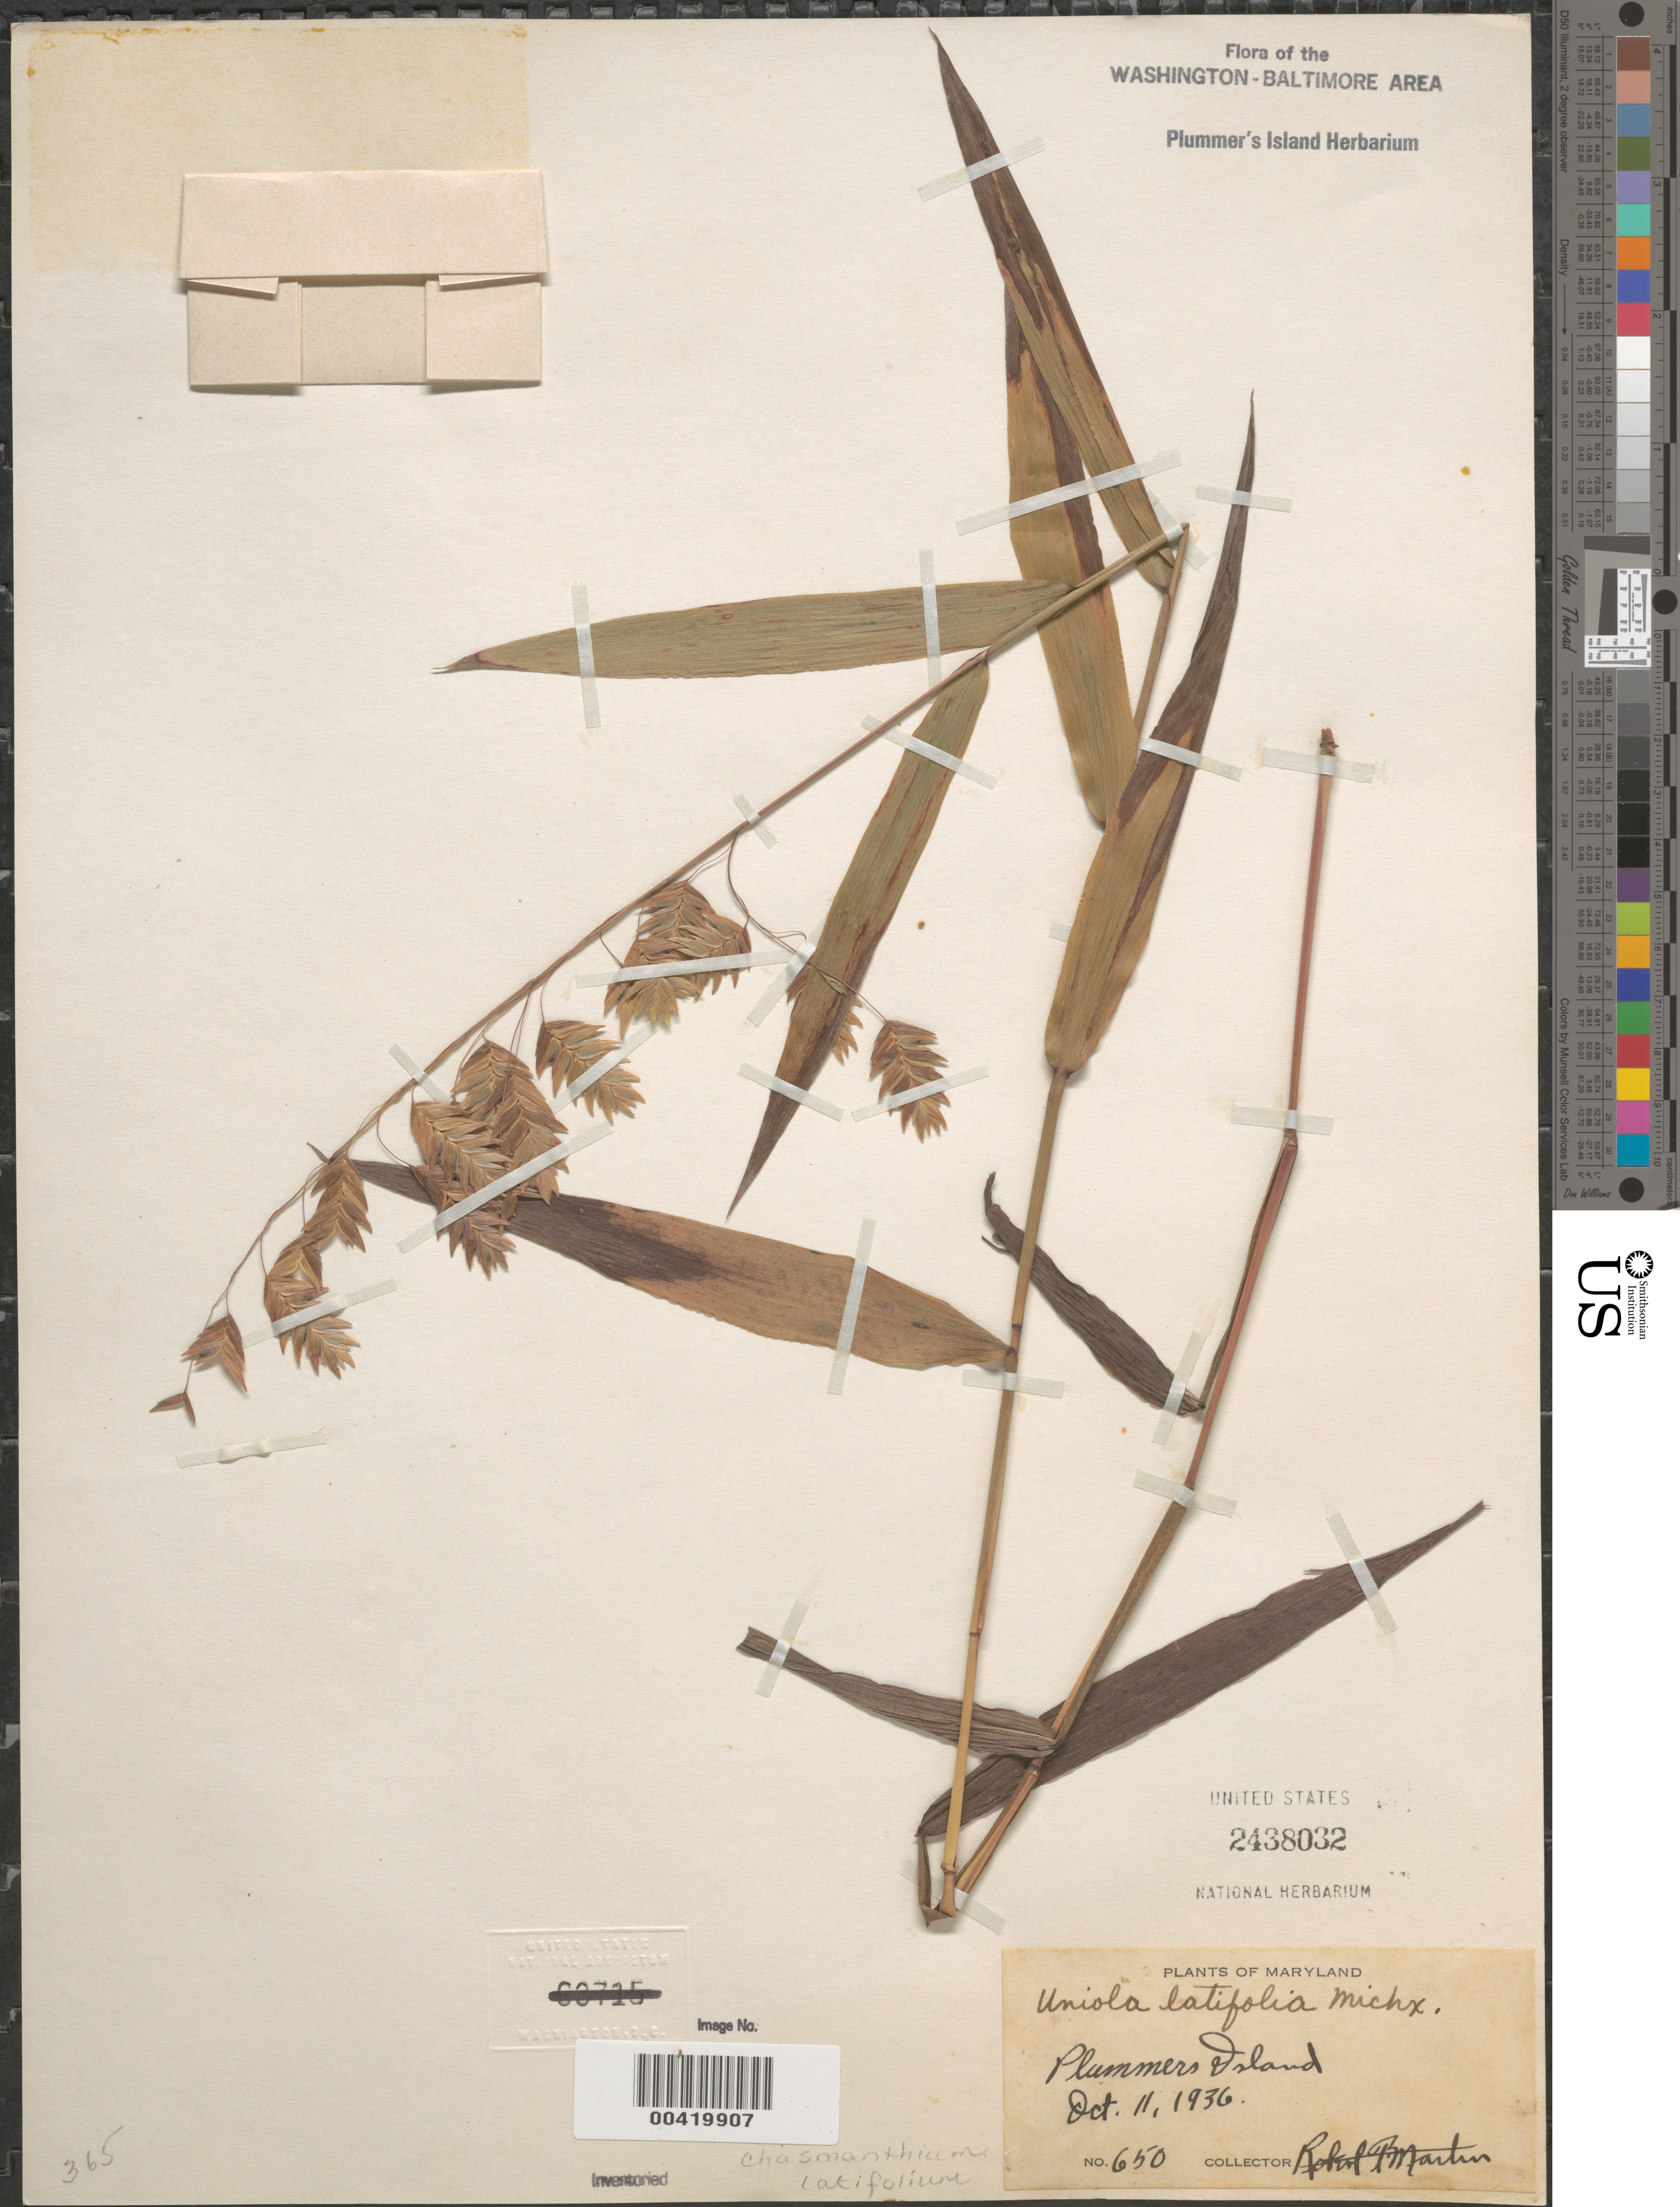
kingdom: Plantae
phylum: Tracheophyta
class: Liliopsida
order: Poales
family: Poaceae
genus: Chasmanthium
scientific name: Chasmanthium latifolium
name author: (Michx.) H.O. Yates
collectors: R. T. Martin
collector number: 650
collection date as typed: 11 Oct 1936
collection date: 1936-10-11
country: United States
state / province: Maryland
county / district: Montgomery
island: Plummers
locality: Plummer's Island C. & O. Canal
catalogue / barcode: US 2438032